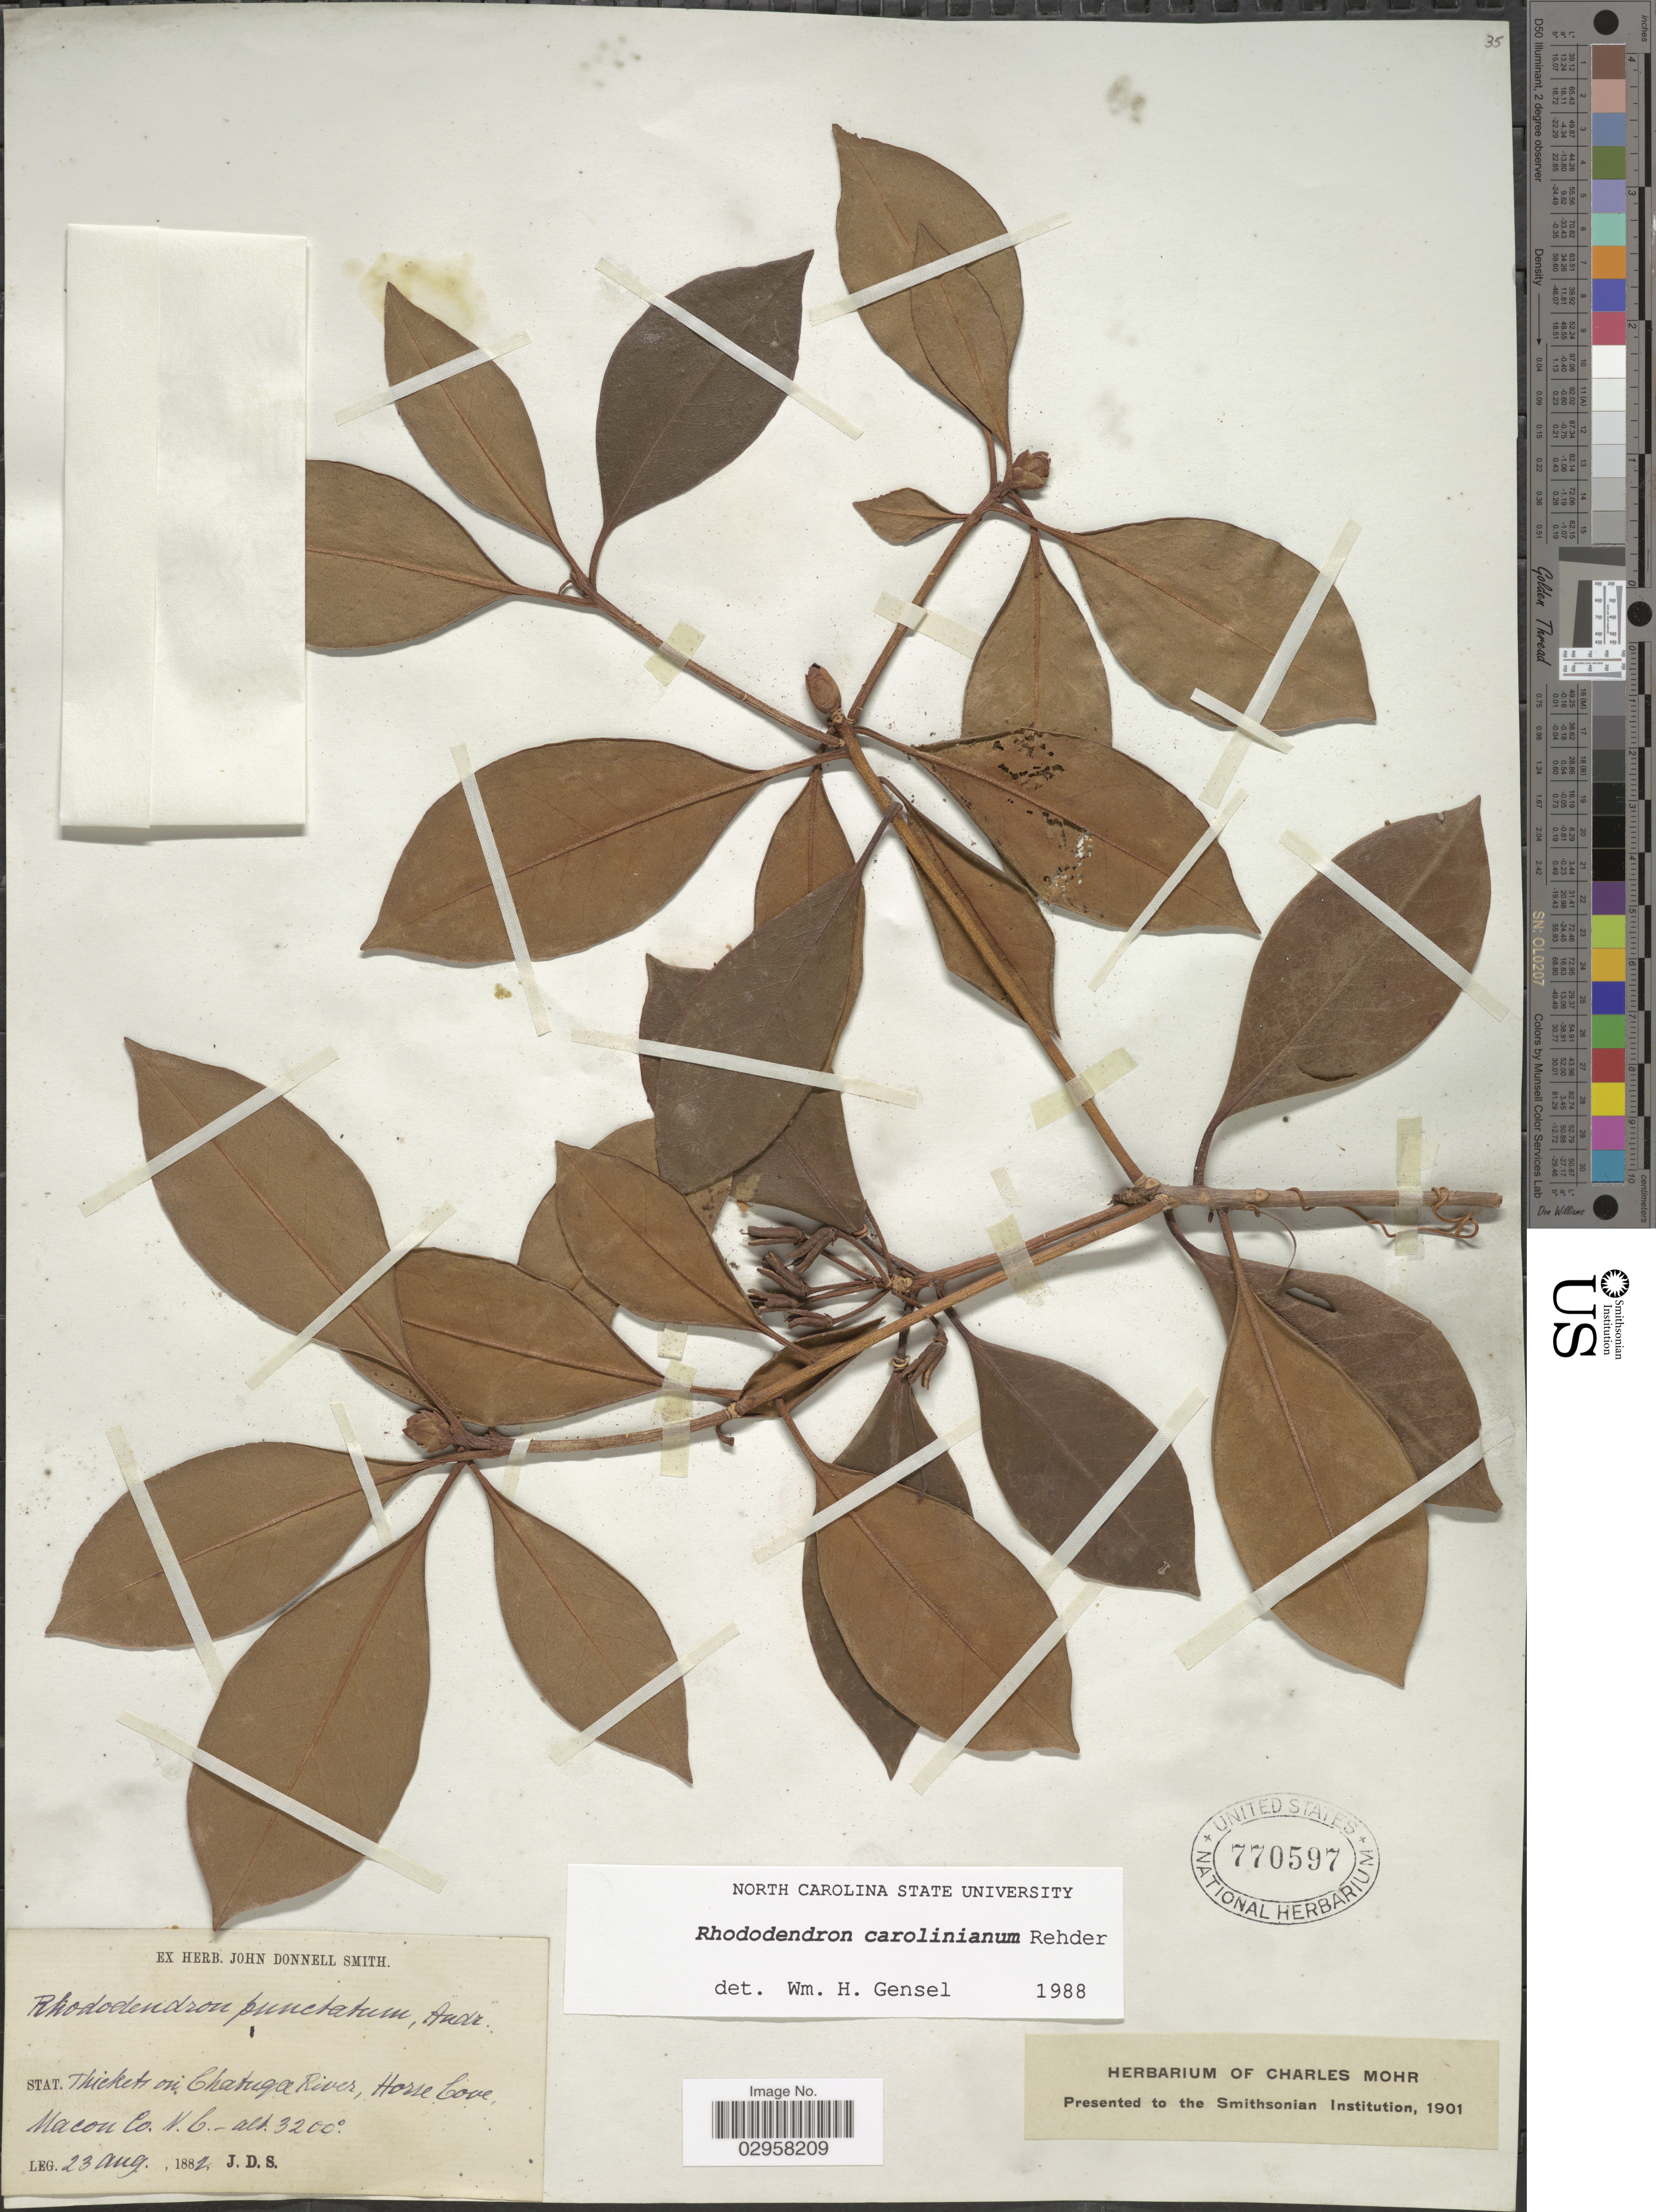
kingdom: Plantae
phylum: Tracheophyta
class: Magnoliopsida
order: Ericales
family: Ericaceae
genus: Rhododendron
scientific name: Rhododendron carolinianum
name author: Rehder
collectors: J. Donnell Smith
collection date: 1882-08-23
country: United States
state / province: North Carolina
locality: Stat. Thickets on Chatuga River, Horse Cove, Macon Co.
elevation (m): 975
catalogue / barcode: US 770597